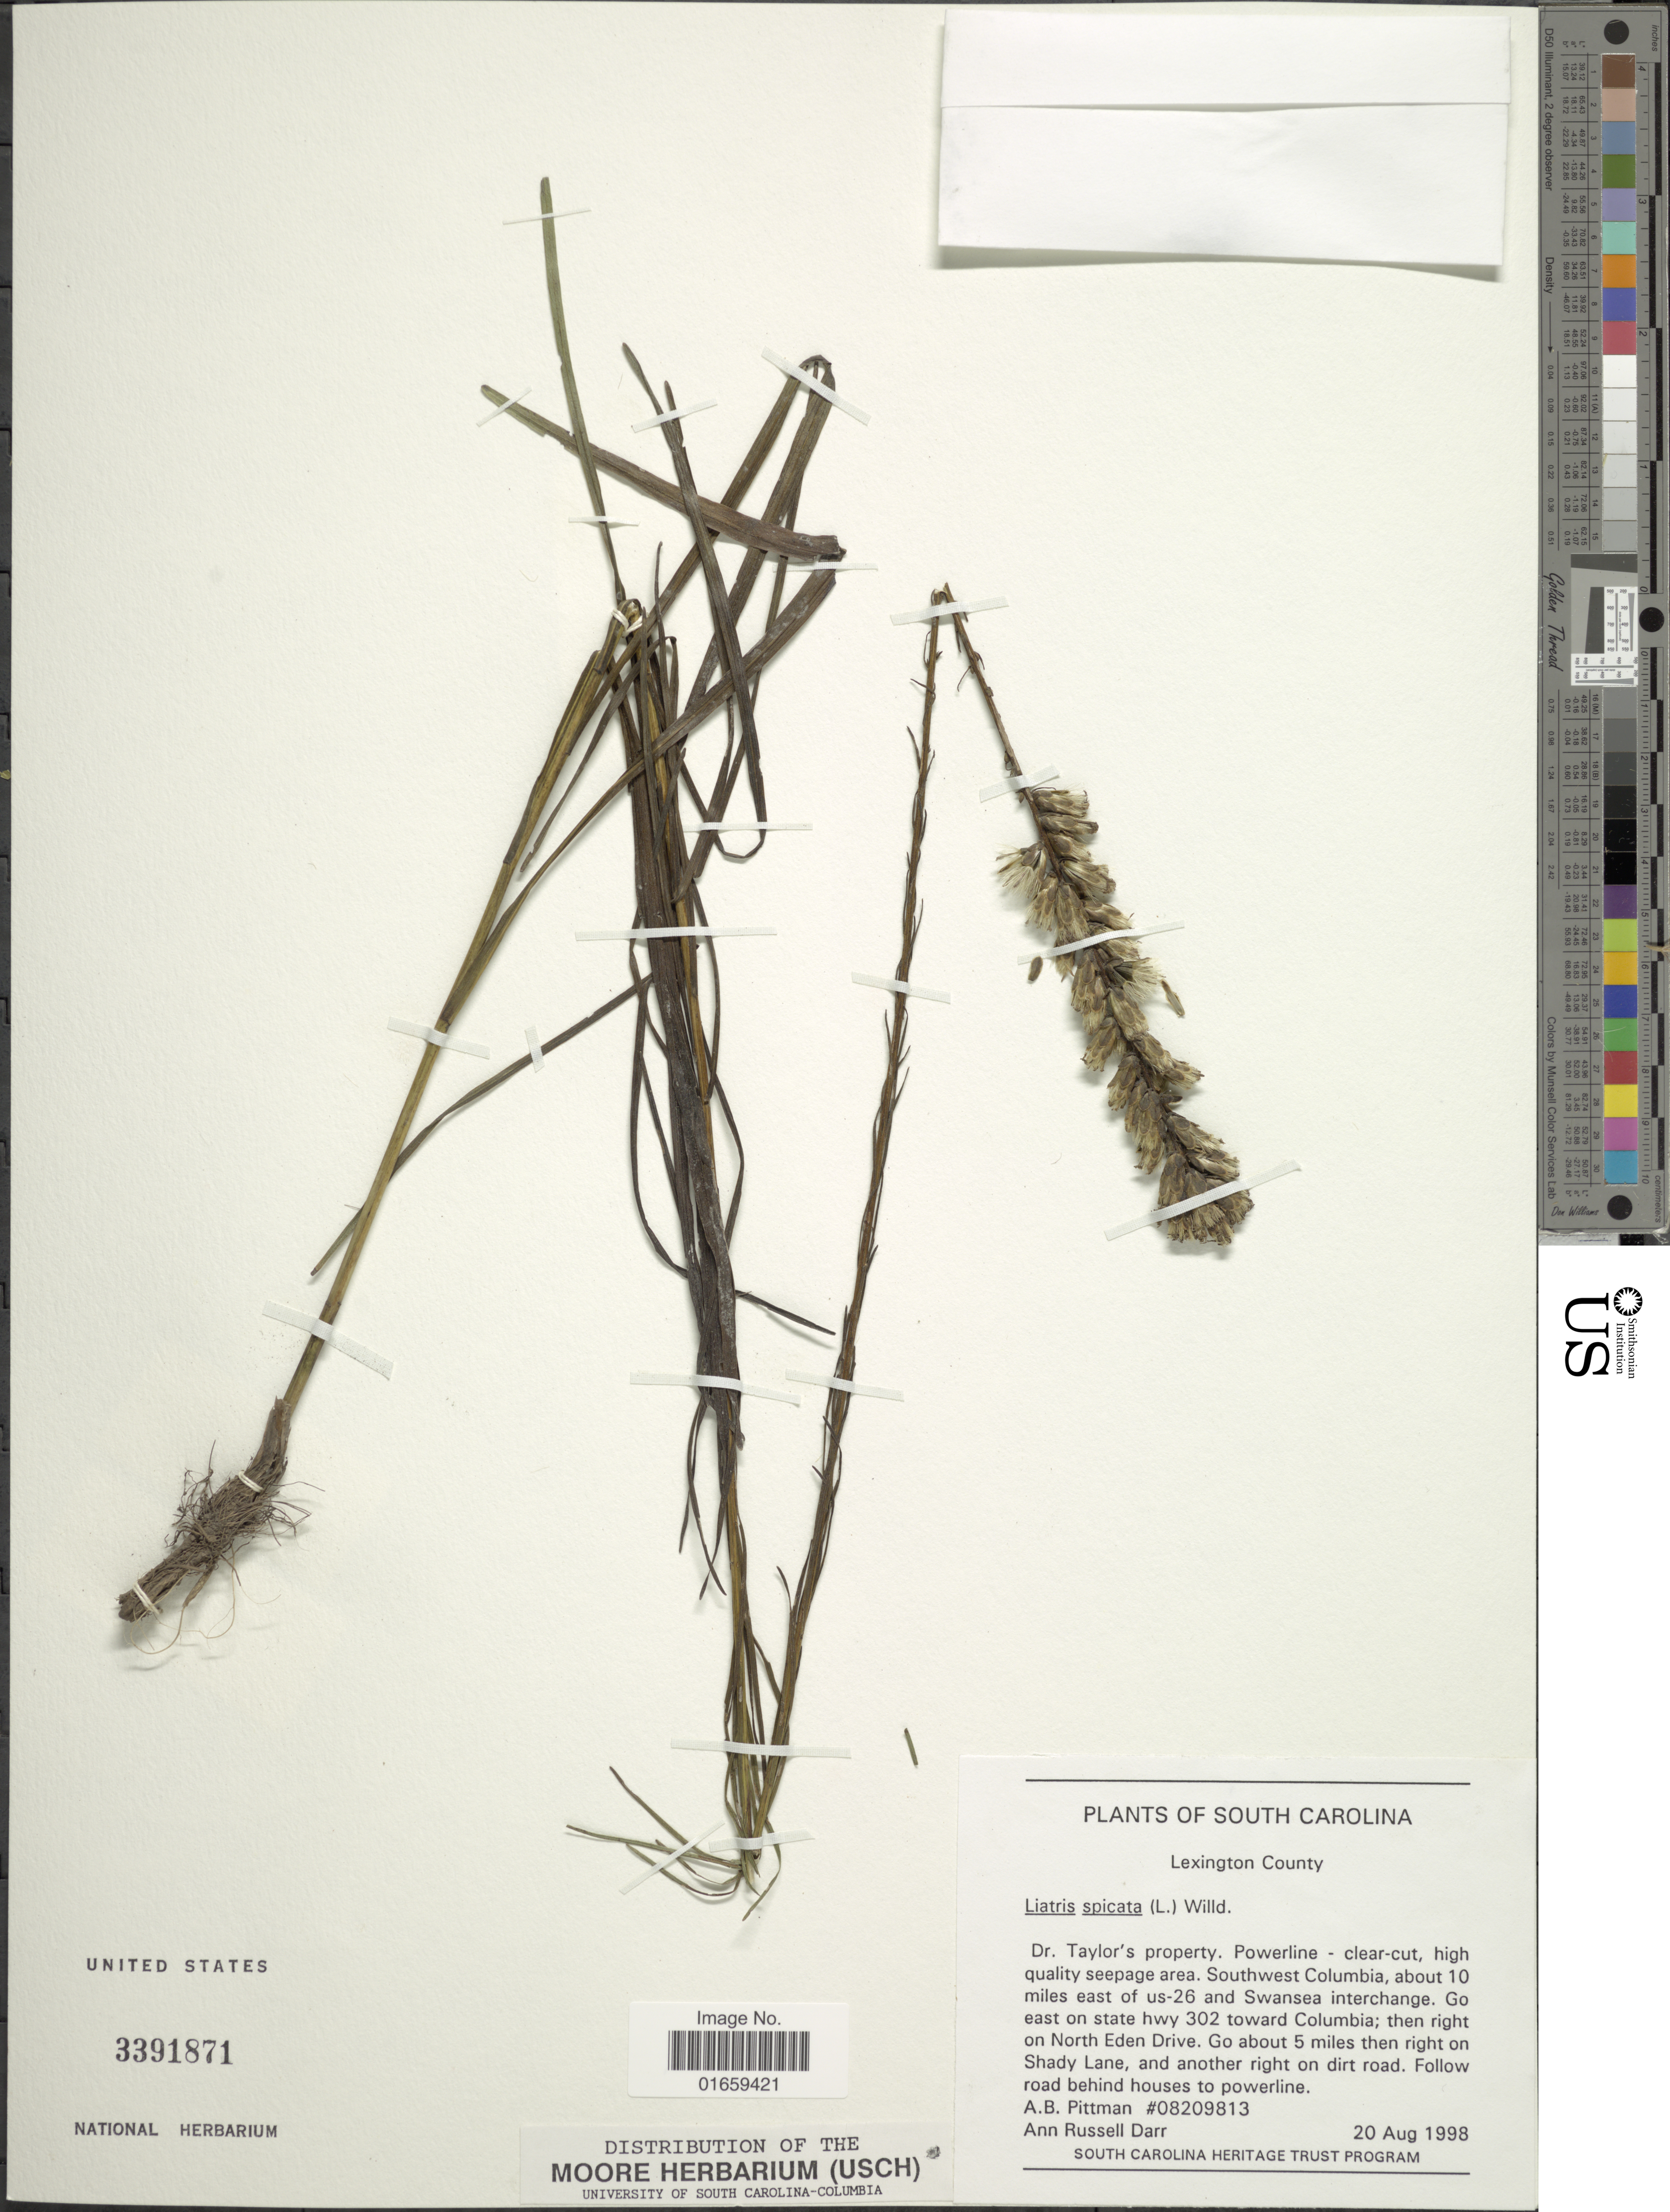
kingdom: Plantae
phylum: Tracheophyta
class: Magnoliopsida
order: Asterales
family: Asteraceae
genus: Liatris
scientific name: Liatris spicata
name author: (L.) Willd.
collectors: A. B. Pittman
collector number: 08209813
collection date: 1998-08-20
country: United States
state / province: South Carolina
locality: Lexington County, Southwest Columbia, about 10 miles east of us-26 and Swansa interchange, Go east on state hwy 302 toward Columbia; then right on North Eden Drive, Go about 5 miles then right on Shady Lane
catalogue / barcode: US 3391871